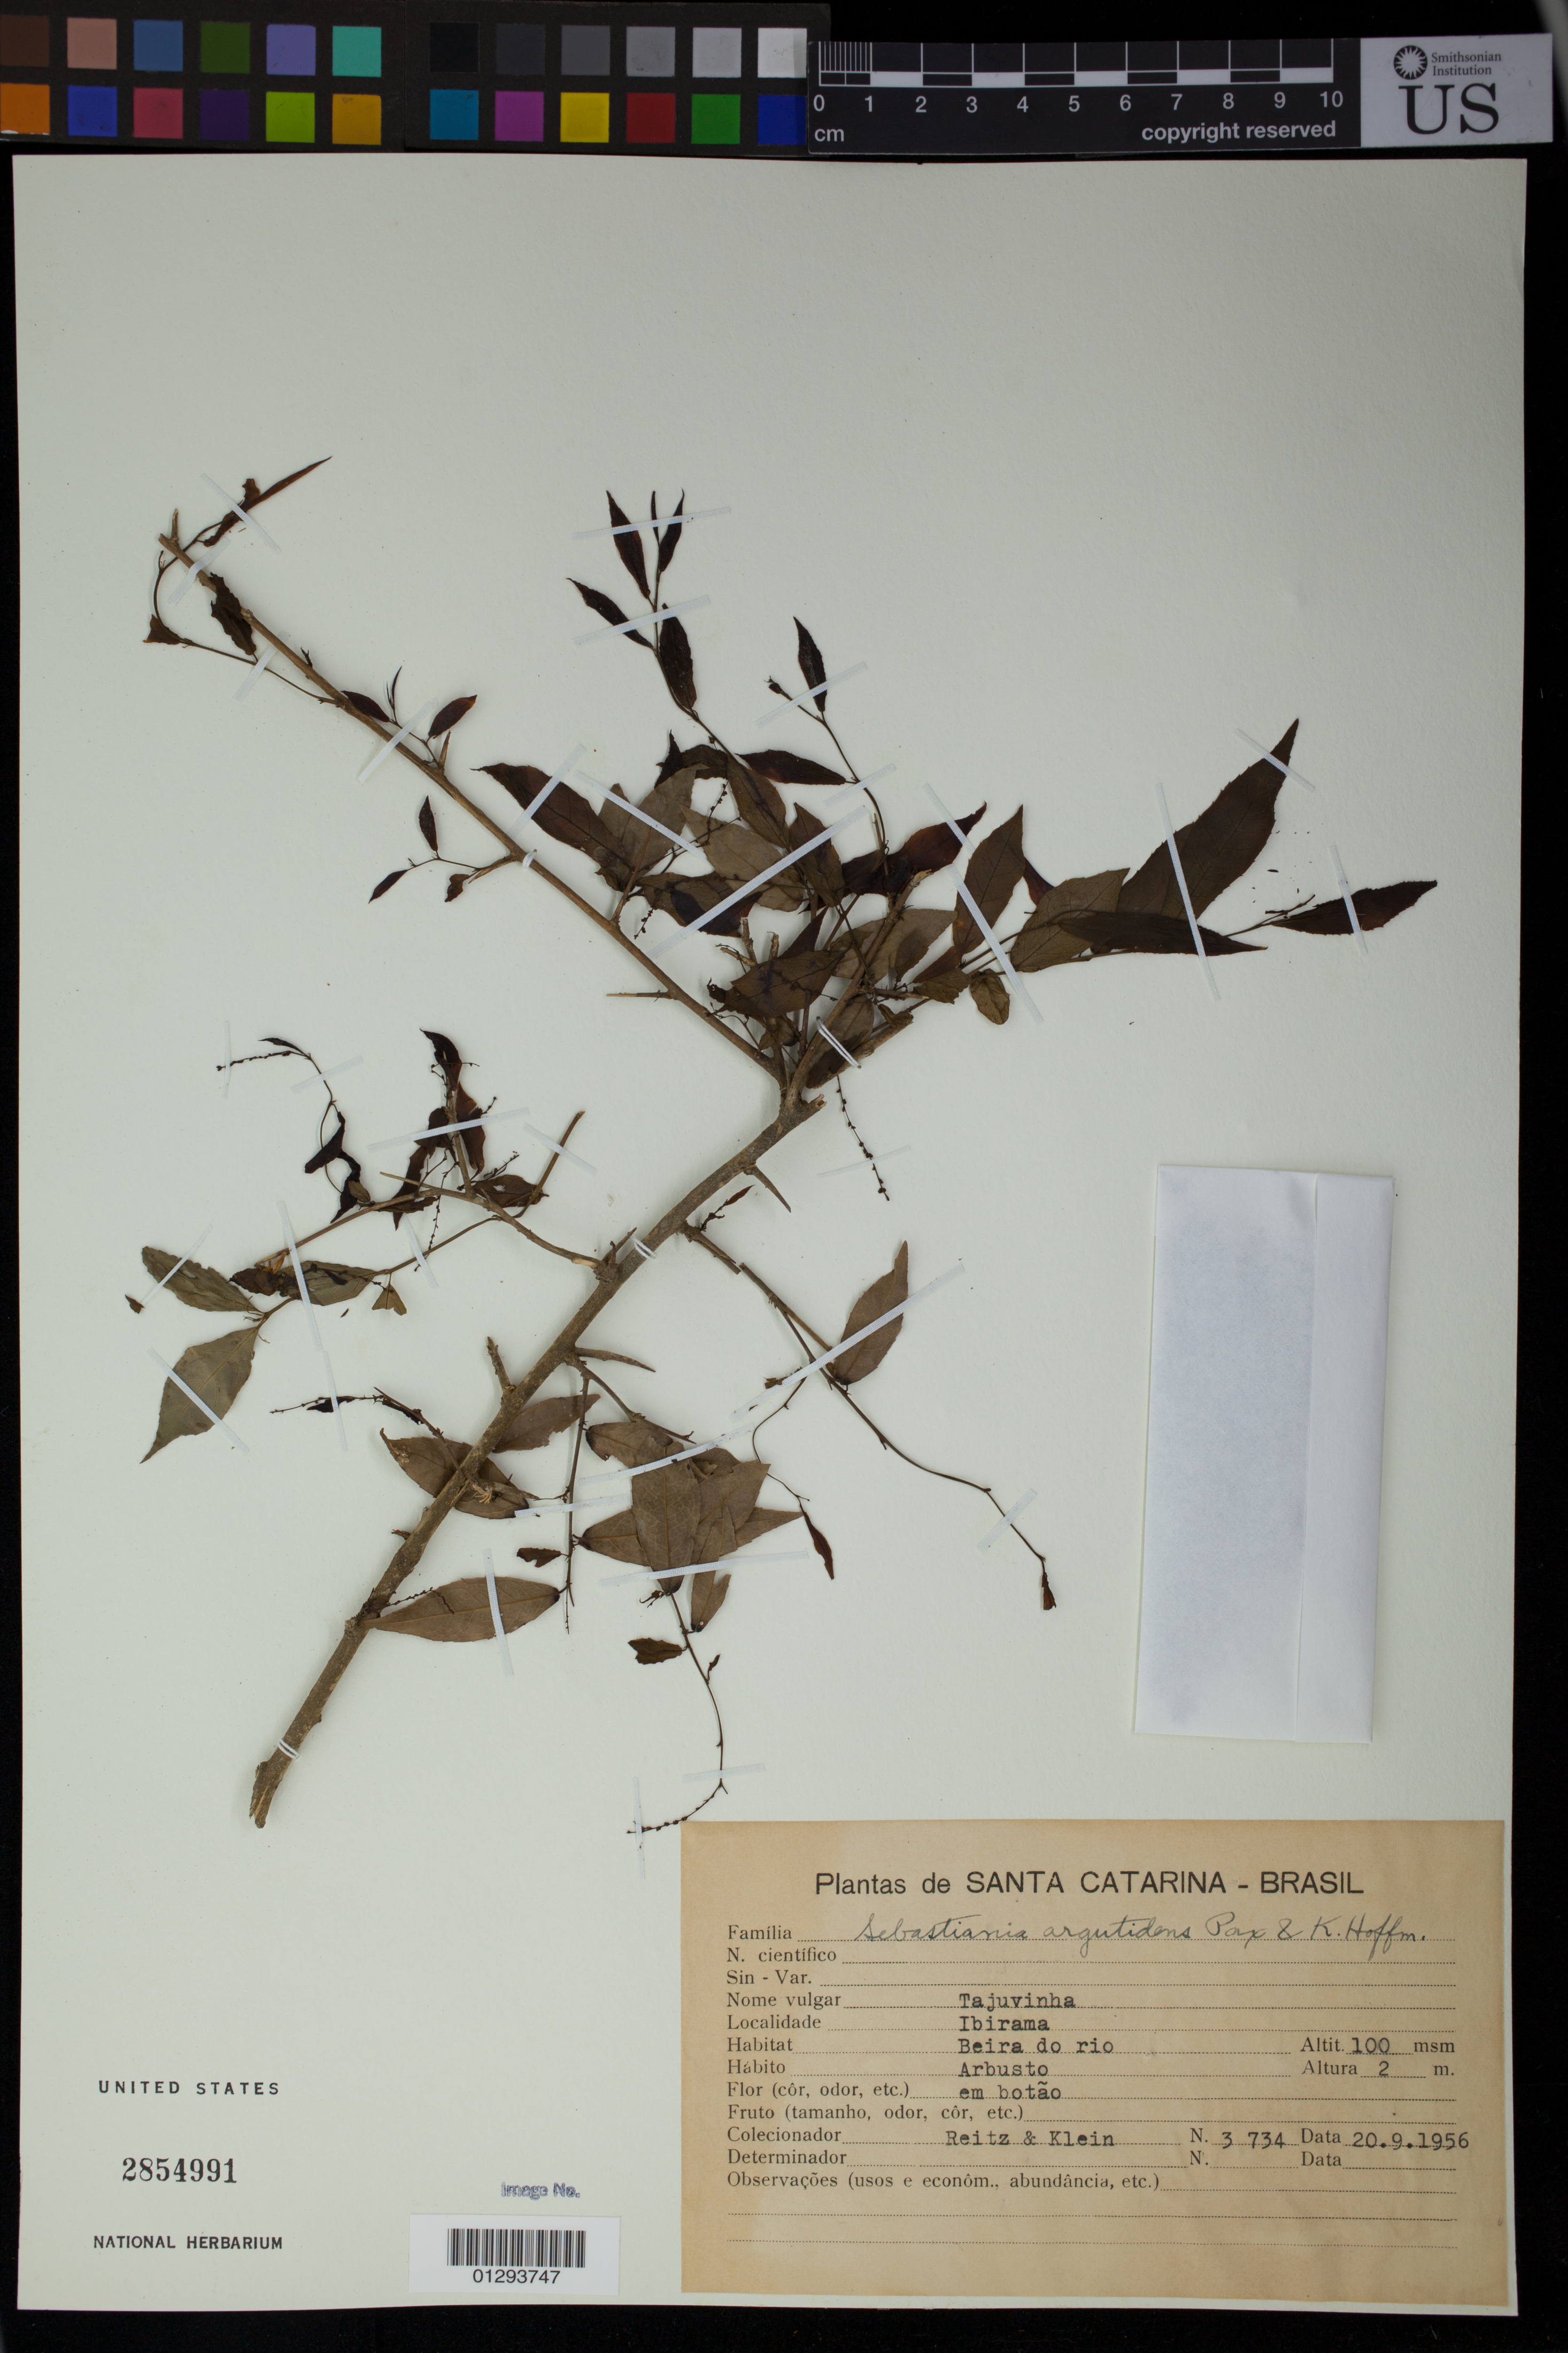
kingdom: Plantae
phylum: Tracheophyta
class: Magnoliopsida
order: Malpighiales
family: Euphorbiaceae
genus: Sebastiania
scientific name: Sebastiania argutidens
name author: Pax & K. Hoffm.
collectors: R. Reitz & Klein, --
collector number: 3734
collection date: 1956-09-20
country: Brazil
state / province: Santa Catarina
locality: Ibirama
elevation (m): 2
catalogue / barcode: US 2854991